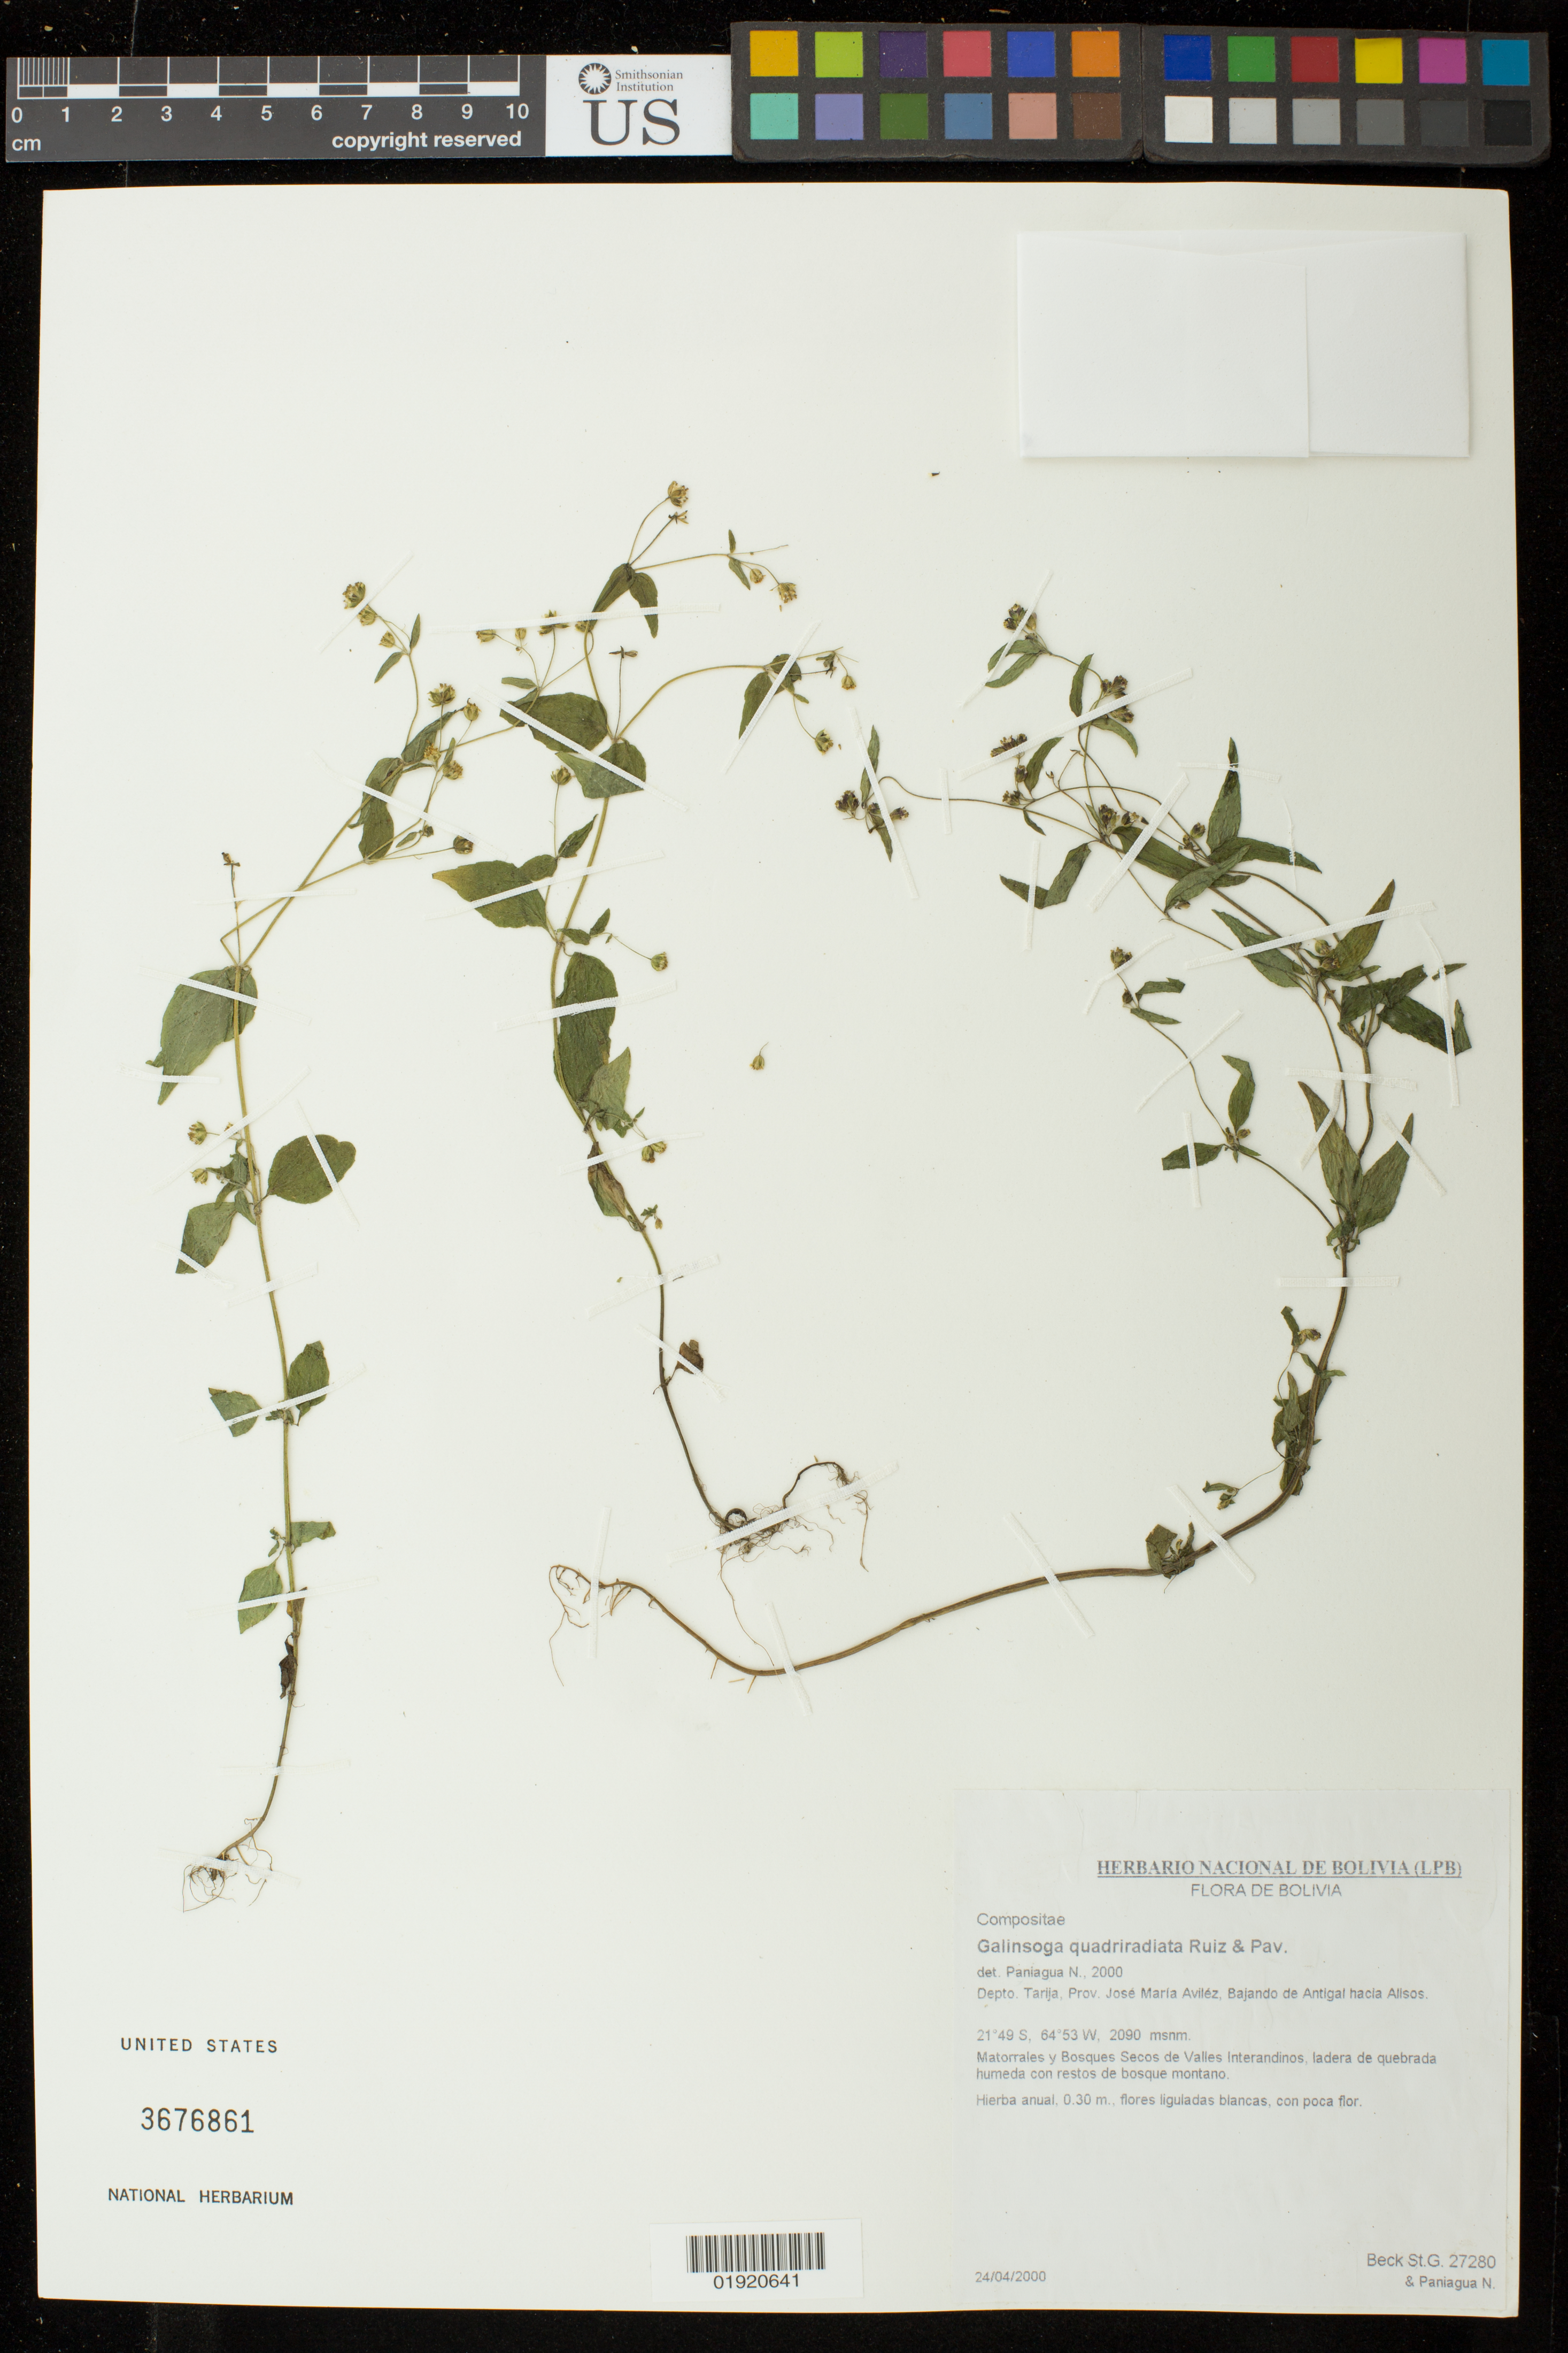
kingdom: Plantae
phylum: Tracheophyta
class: Magnoliopsida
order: Asterales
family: Asteraceae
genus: Galinsoga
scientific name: Galinsoga quadriradiata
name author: Ruiz & Pav.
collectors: S. Beck & N. Paniagua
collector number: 27280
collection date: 2000-04-24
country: Bolivia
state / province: Tarija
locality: Depto. Tarija, Prov. Jose Maria Avilez, Bajando de Antigal hacia Alisos.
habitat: Matorrales y Bosques Secos de Valles Interandinos, ladera de quebrada humeda con restos de bosque montano.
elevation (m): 2090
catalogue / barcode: US 3676861